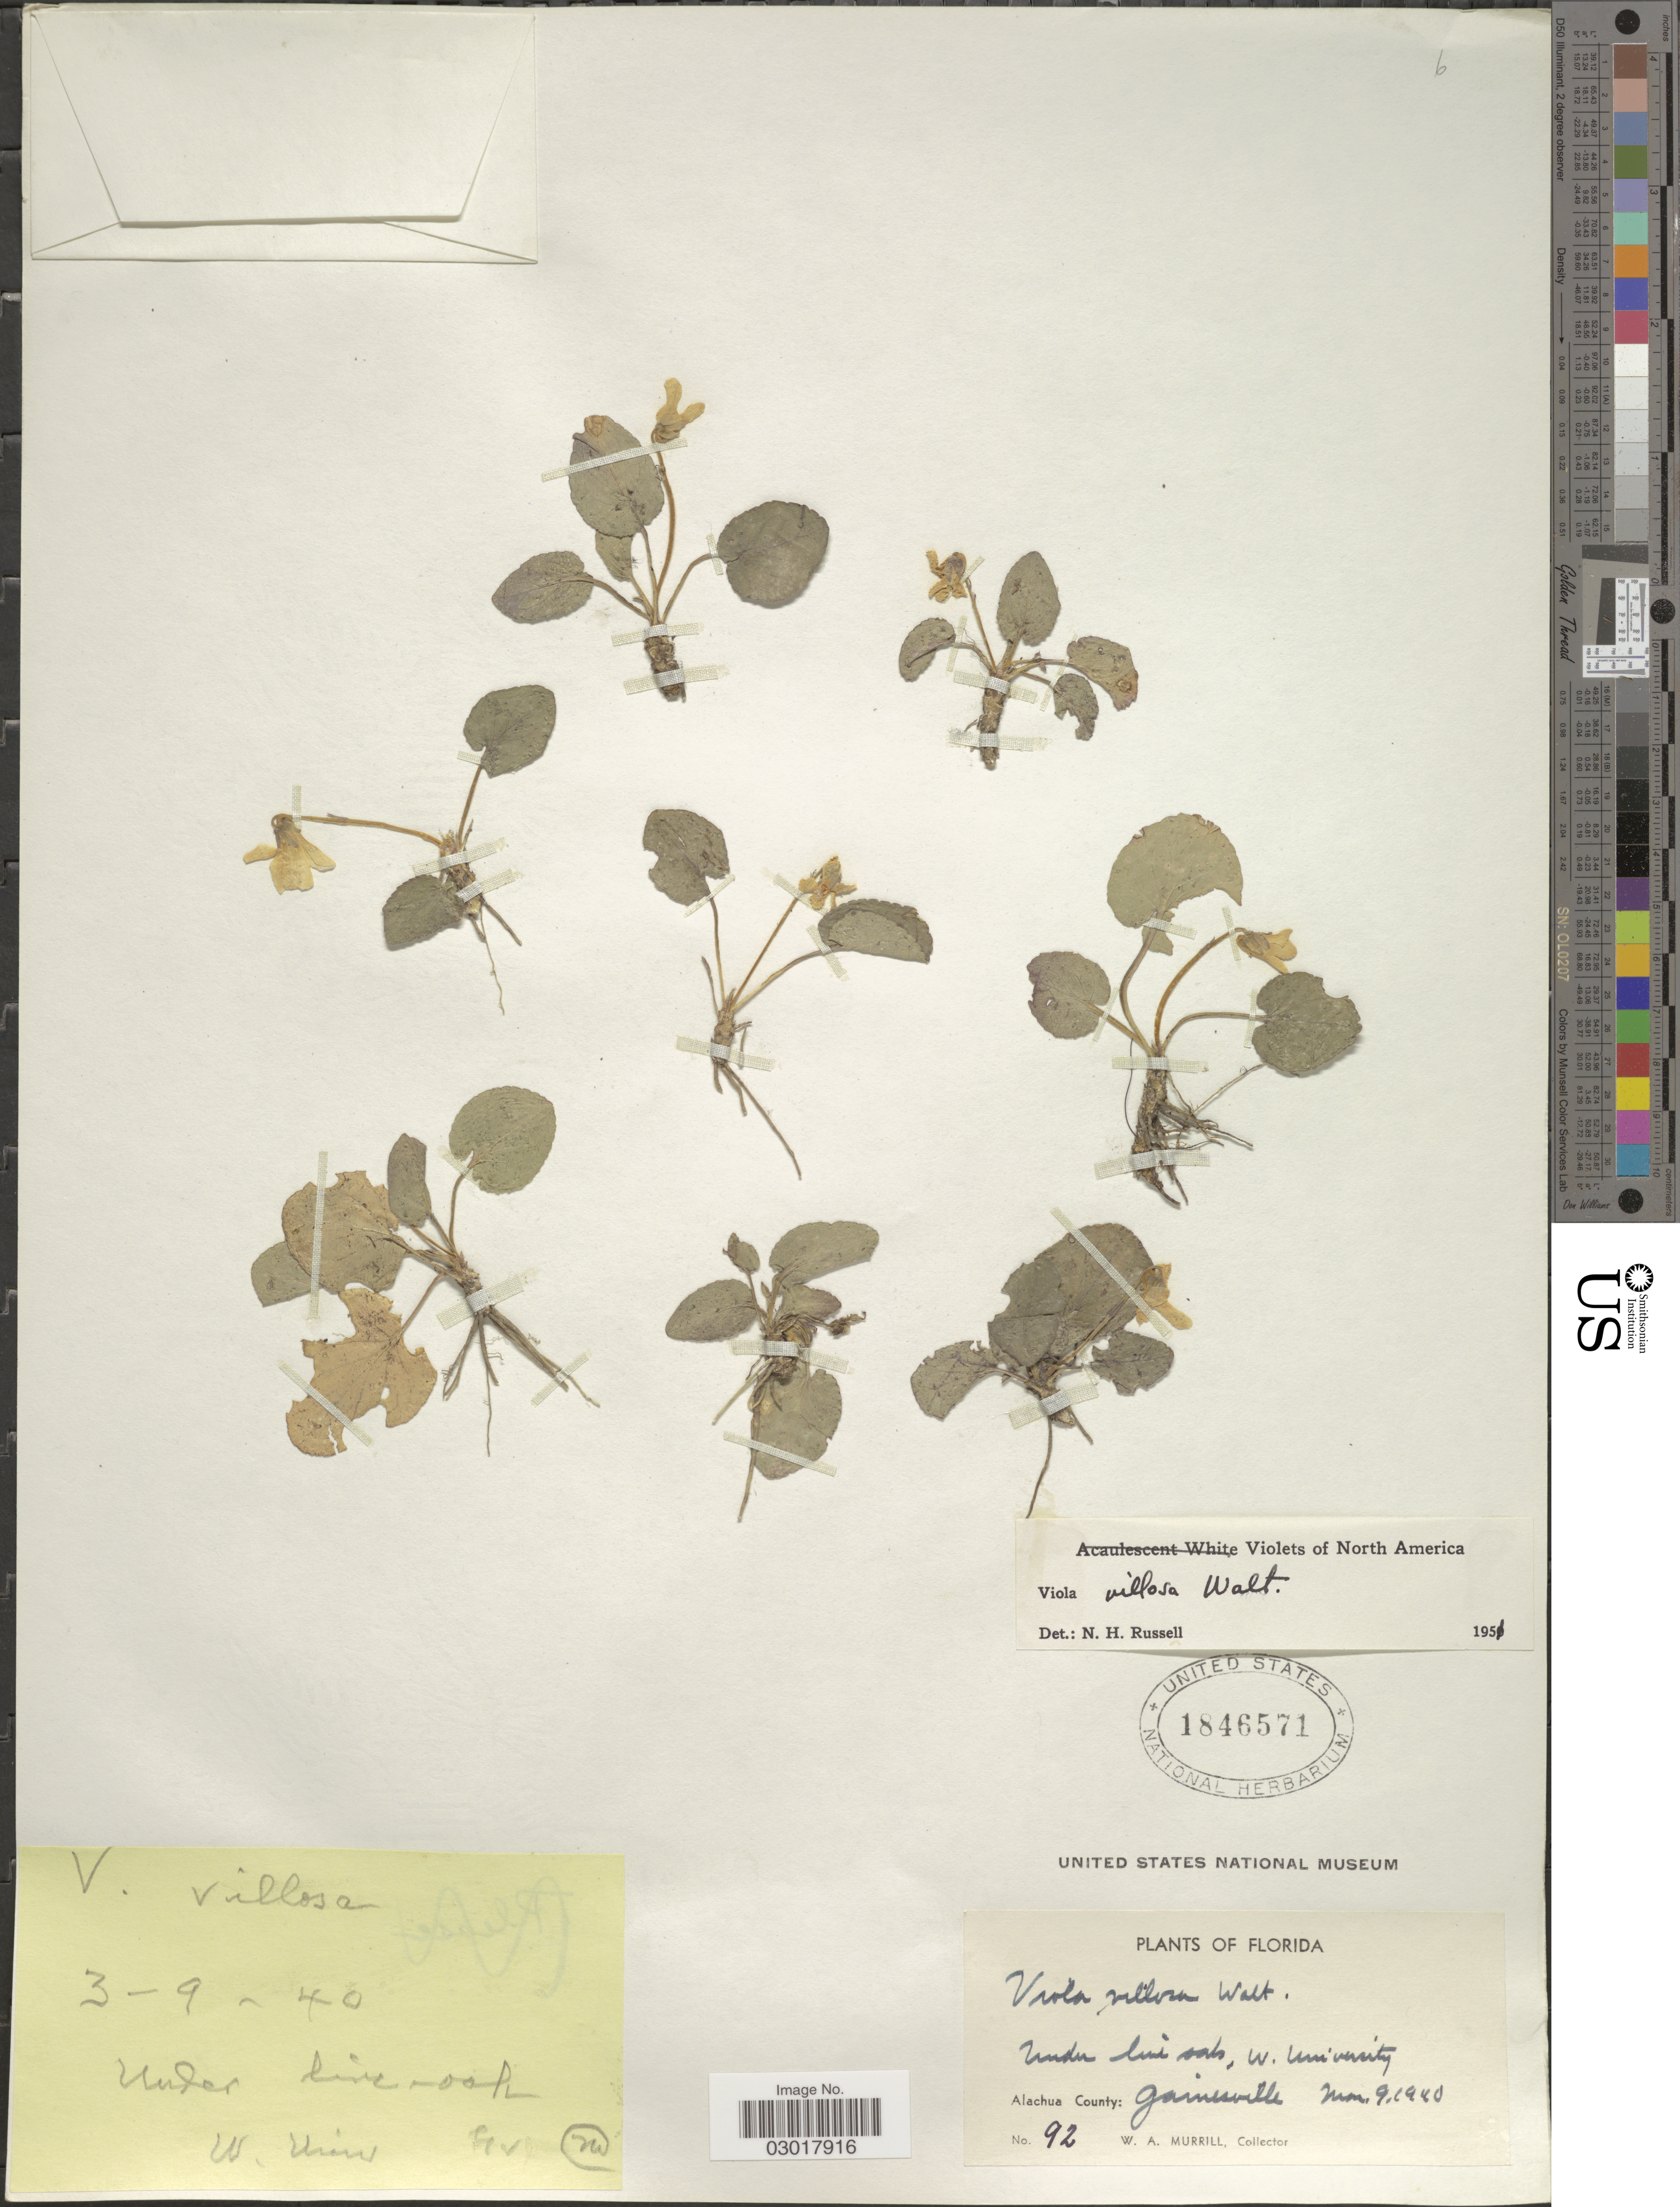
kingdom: Plantae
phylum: Tracheophyta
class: Magnoliopsida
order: Malpighiales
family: Violaceae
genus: Viola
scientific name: Viola villosa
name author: Walter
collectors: W. A. Murrill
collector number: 92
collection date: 1940-03-09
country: United States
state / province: Florida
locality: Under live oaks, W. University. Alachua County: Gainesville.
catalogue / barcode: US 1846571